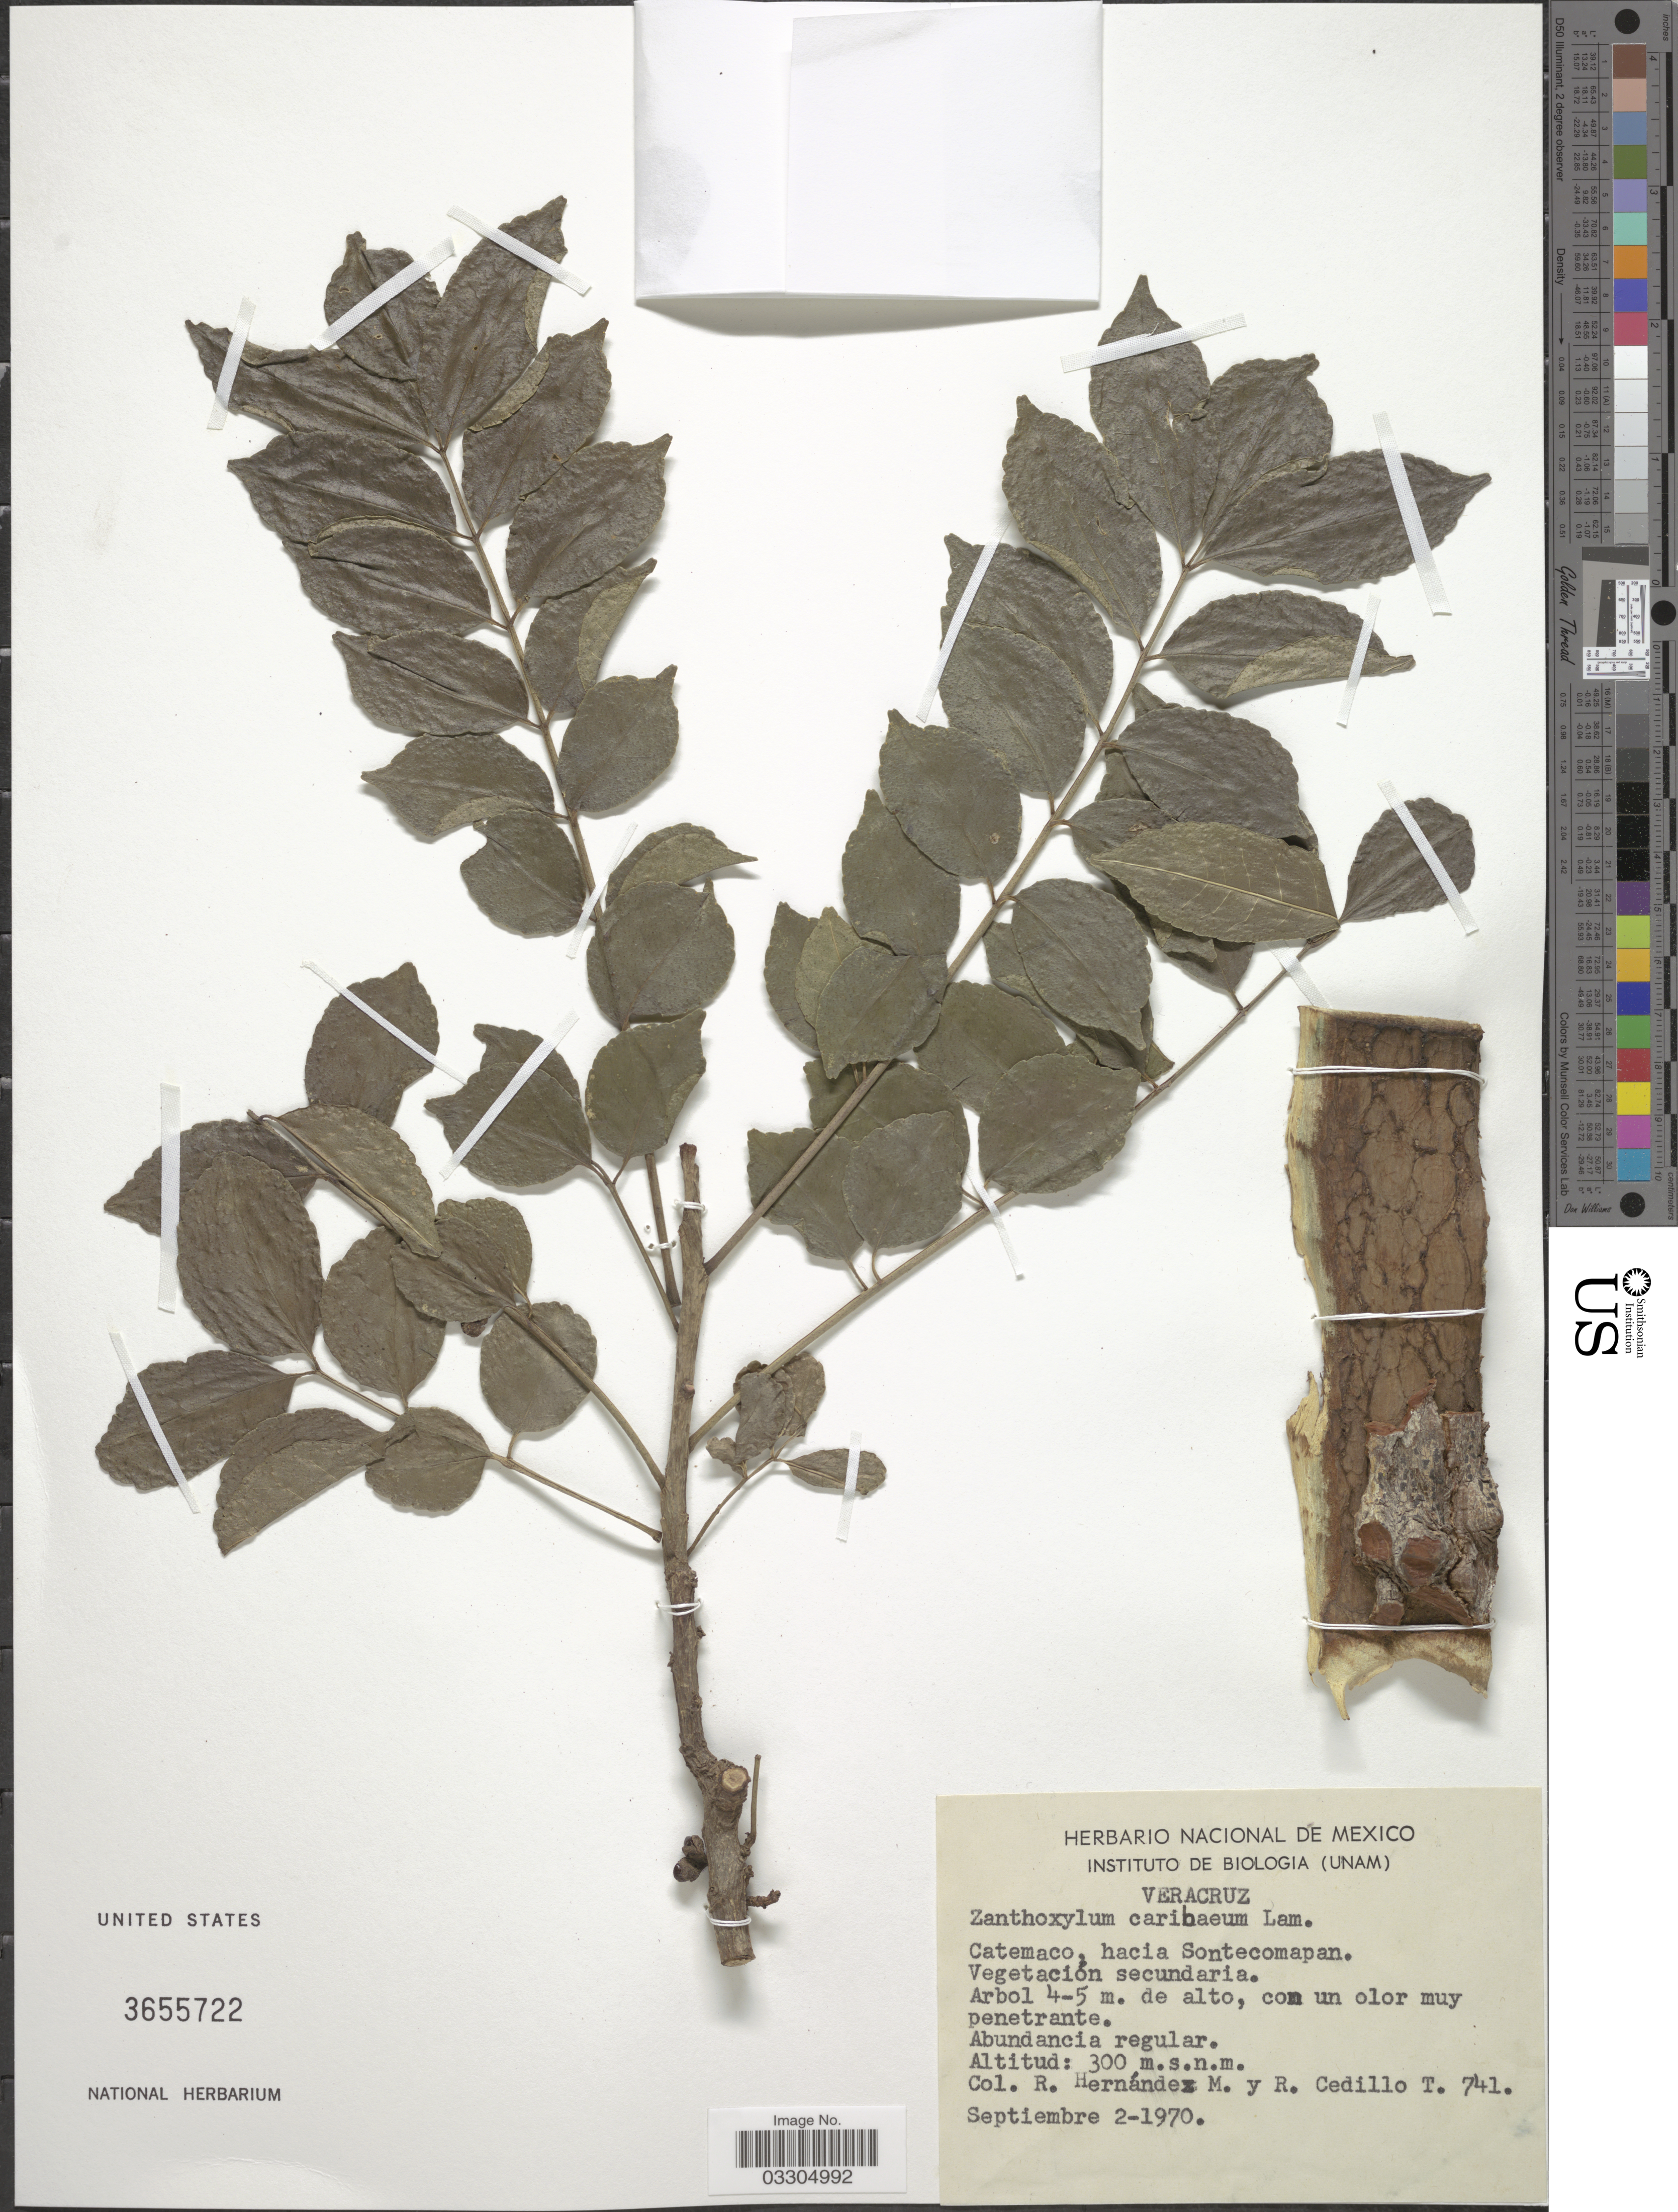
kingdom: Plantae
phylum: Tracheophyta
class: Magnoliopsida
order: Sapindales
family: Rutaceae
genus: Zanthoxylum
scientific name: Zanthoxylum caribaeum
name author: Lam.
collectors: R. Hernández M. & R. CedilloT.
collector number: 741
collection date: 1970-09-02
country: Mexico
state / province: Veracruz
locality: Veracruz. Catemaco, hacia Sontecomapan.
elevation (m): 300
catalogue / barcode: US 3655722